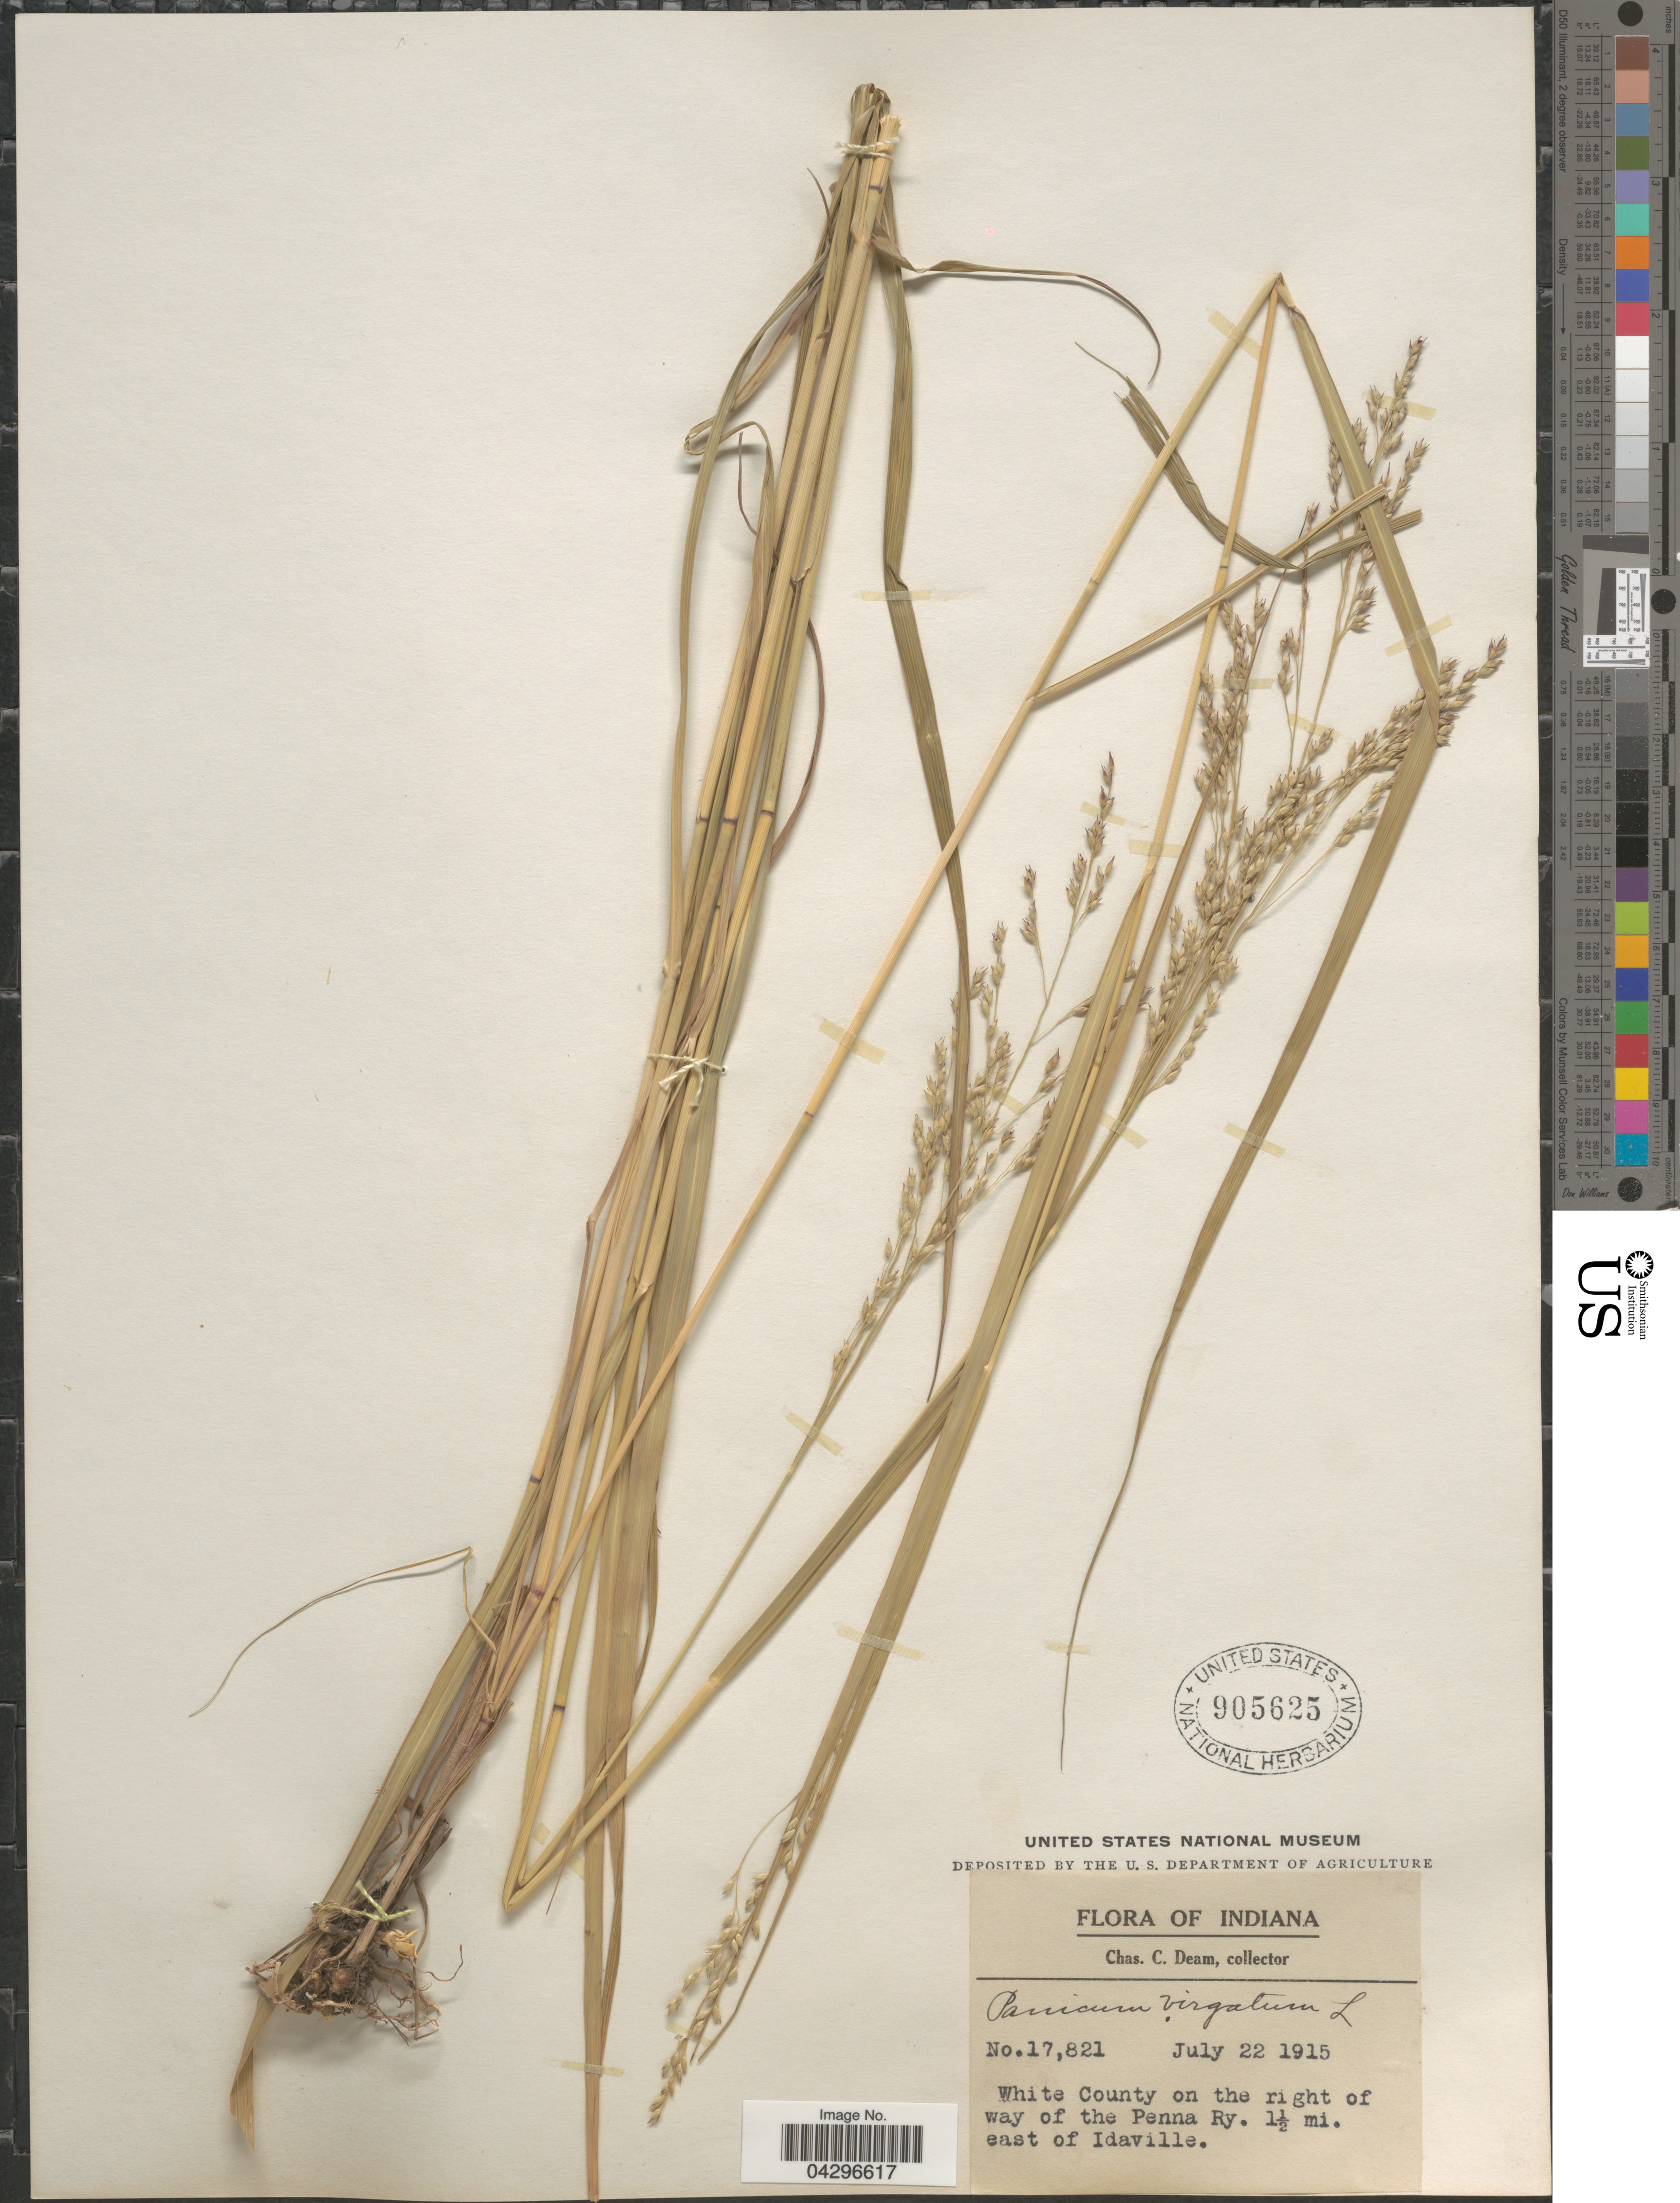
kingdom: Plantae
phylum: Tracheophyta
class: Liliopsida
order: Poales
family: Poaceae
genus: Panicum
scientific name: Panicum virgatum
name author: L.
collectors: C. C. Deam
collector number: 17,821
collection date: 1915-07-22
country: United States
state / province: Indiana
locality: White County on the right of way of the Penna Ry. 1½ mi. east of Idaville.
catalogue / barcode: US 905625